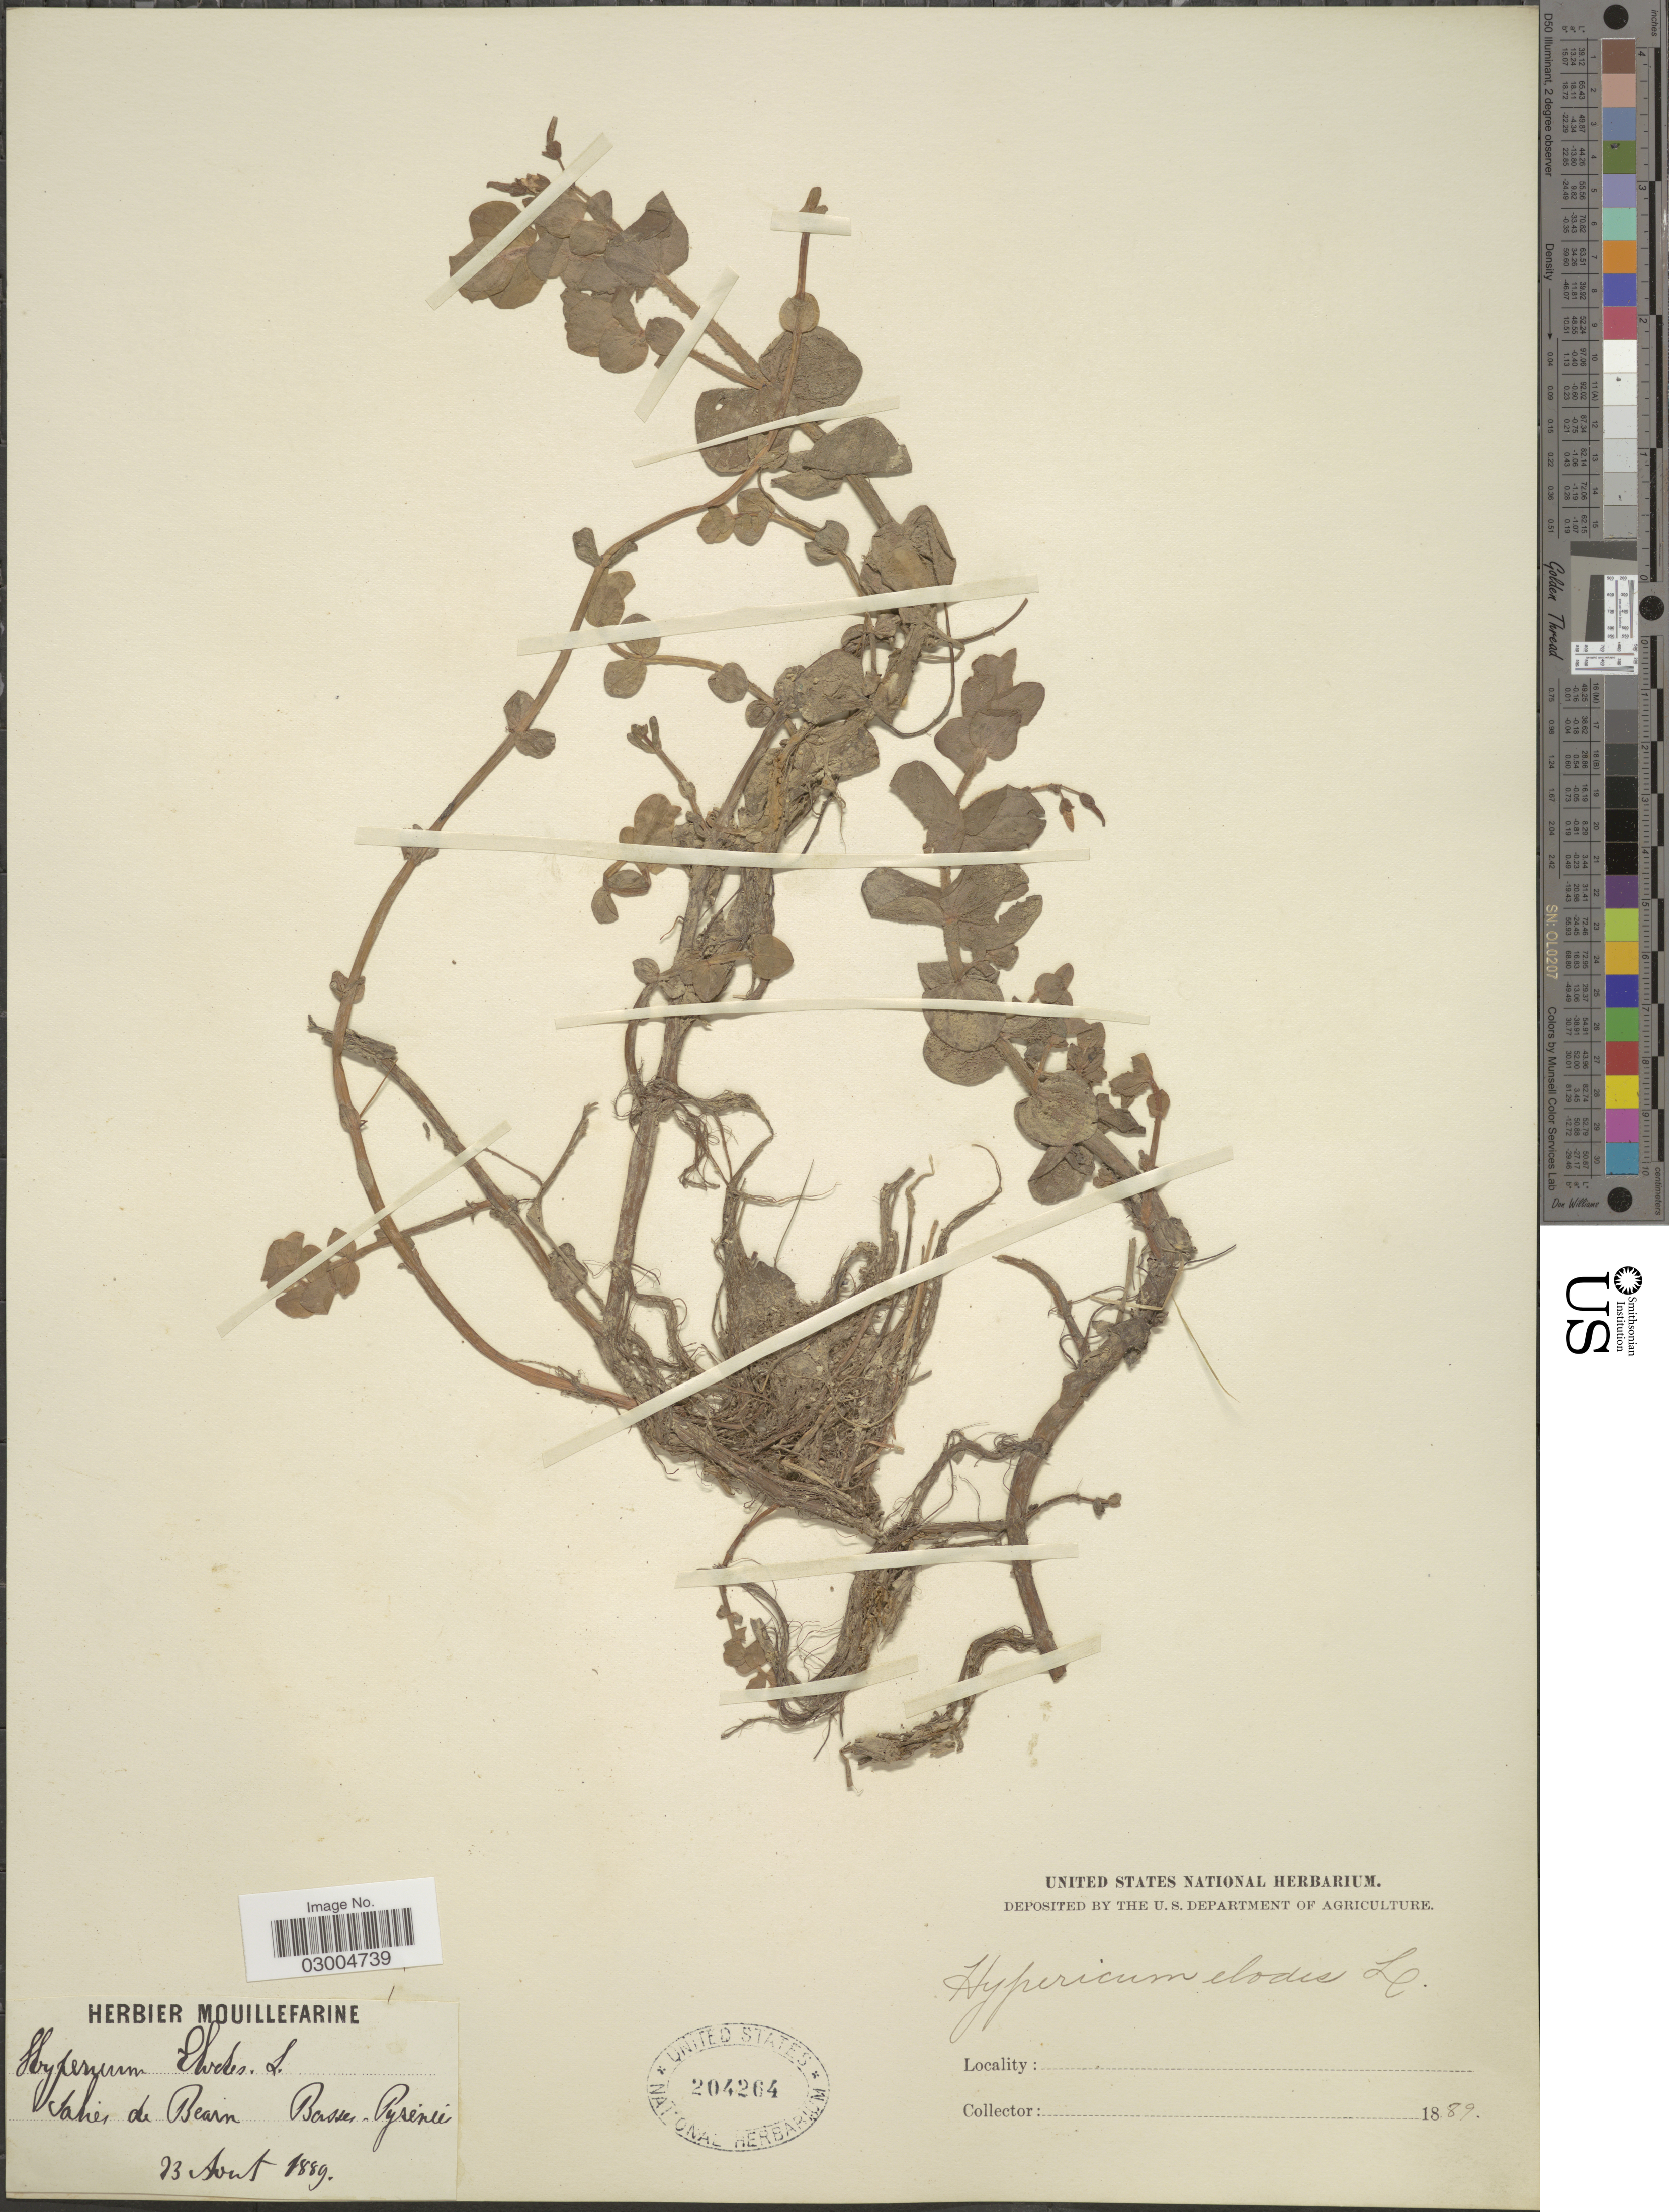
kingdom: Plantae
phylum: Tracheophyta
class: Magnoliopsida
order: Malpighiales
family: Hypericaceae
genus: Hypericum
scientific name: Hypericum elodes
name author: L.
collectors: ex herb. Mouillefarine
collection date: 1889-08-23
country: France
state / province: Nouvelle-Aquitaine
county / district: Pyrénées-Atlantiques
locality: Salies de Bearn. Basses-Pyrénées.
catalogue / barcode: US 204264